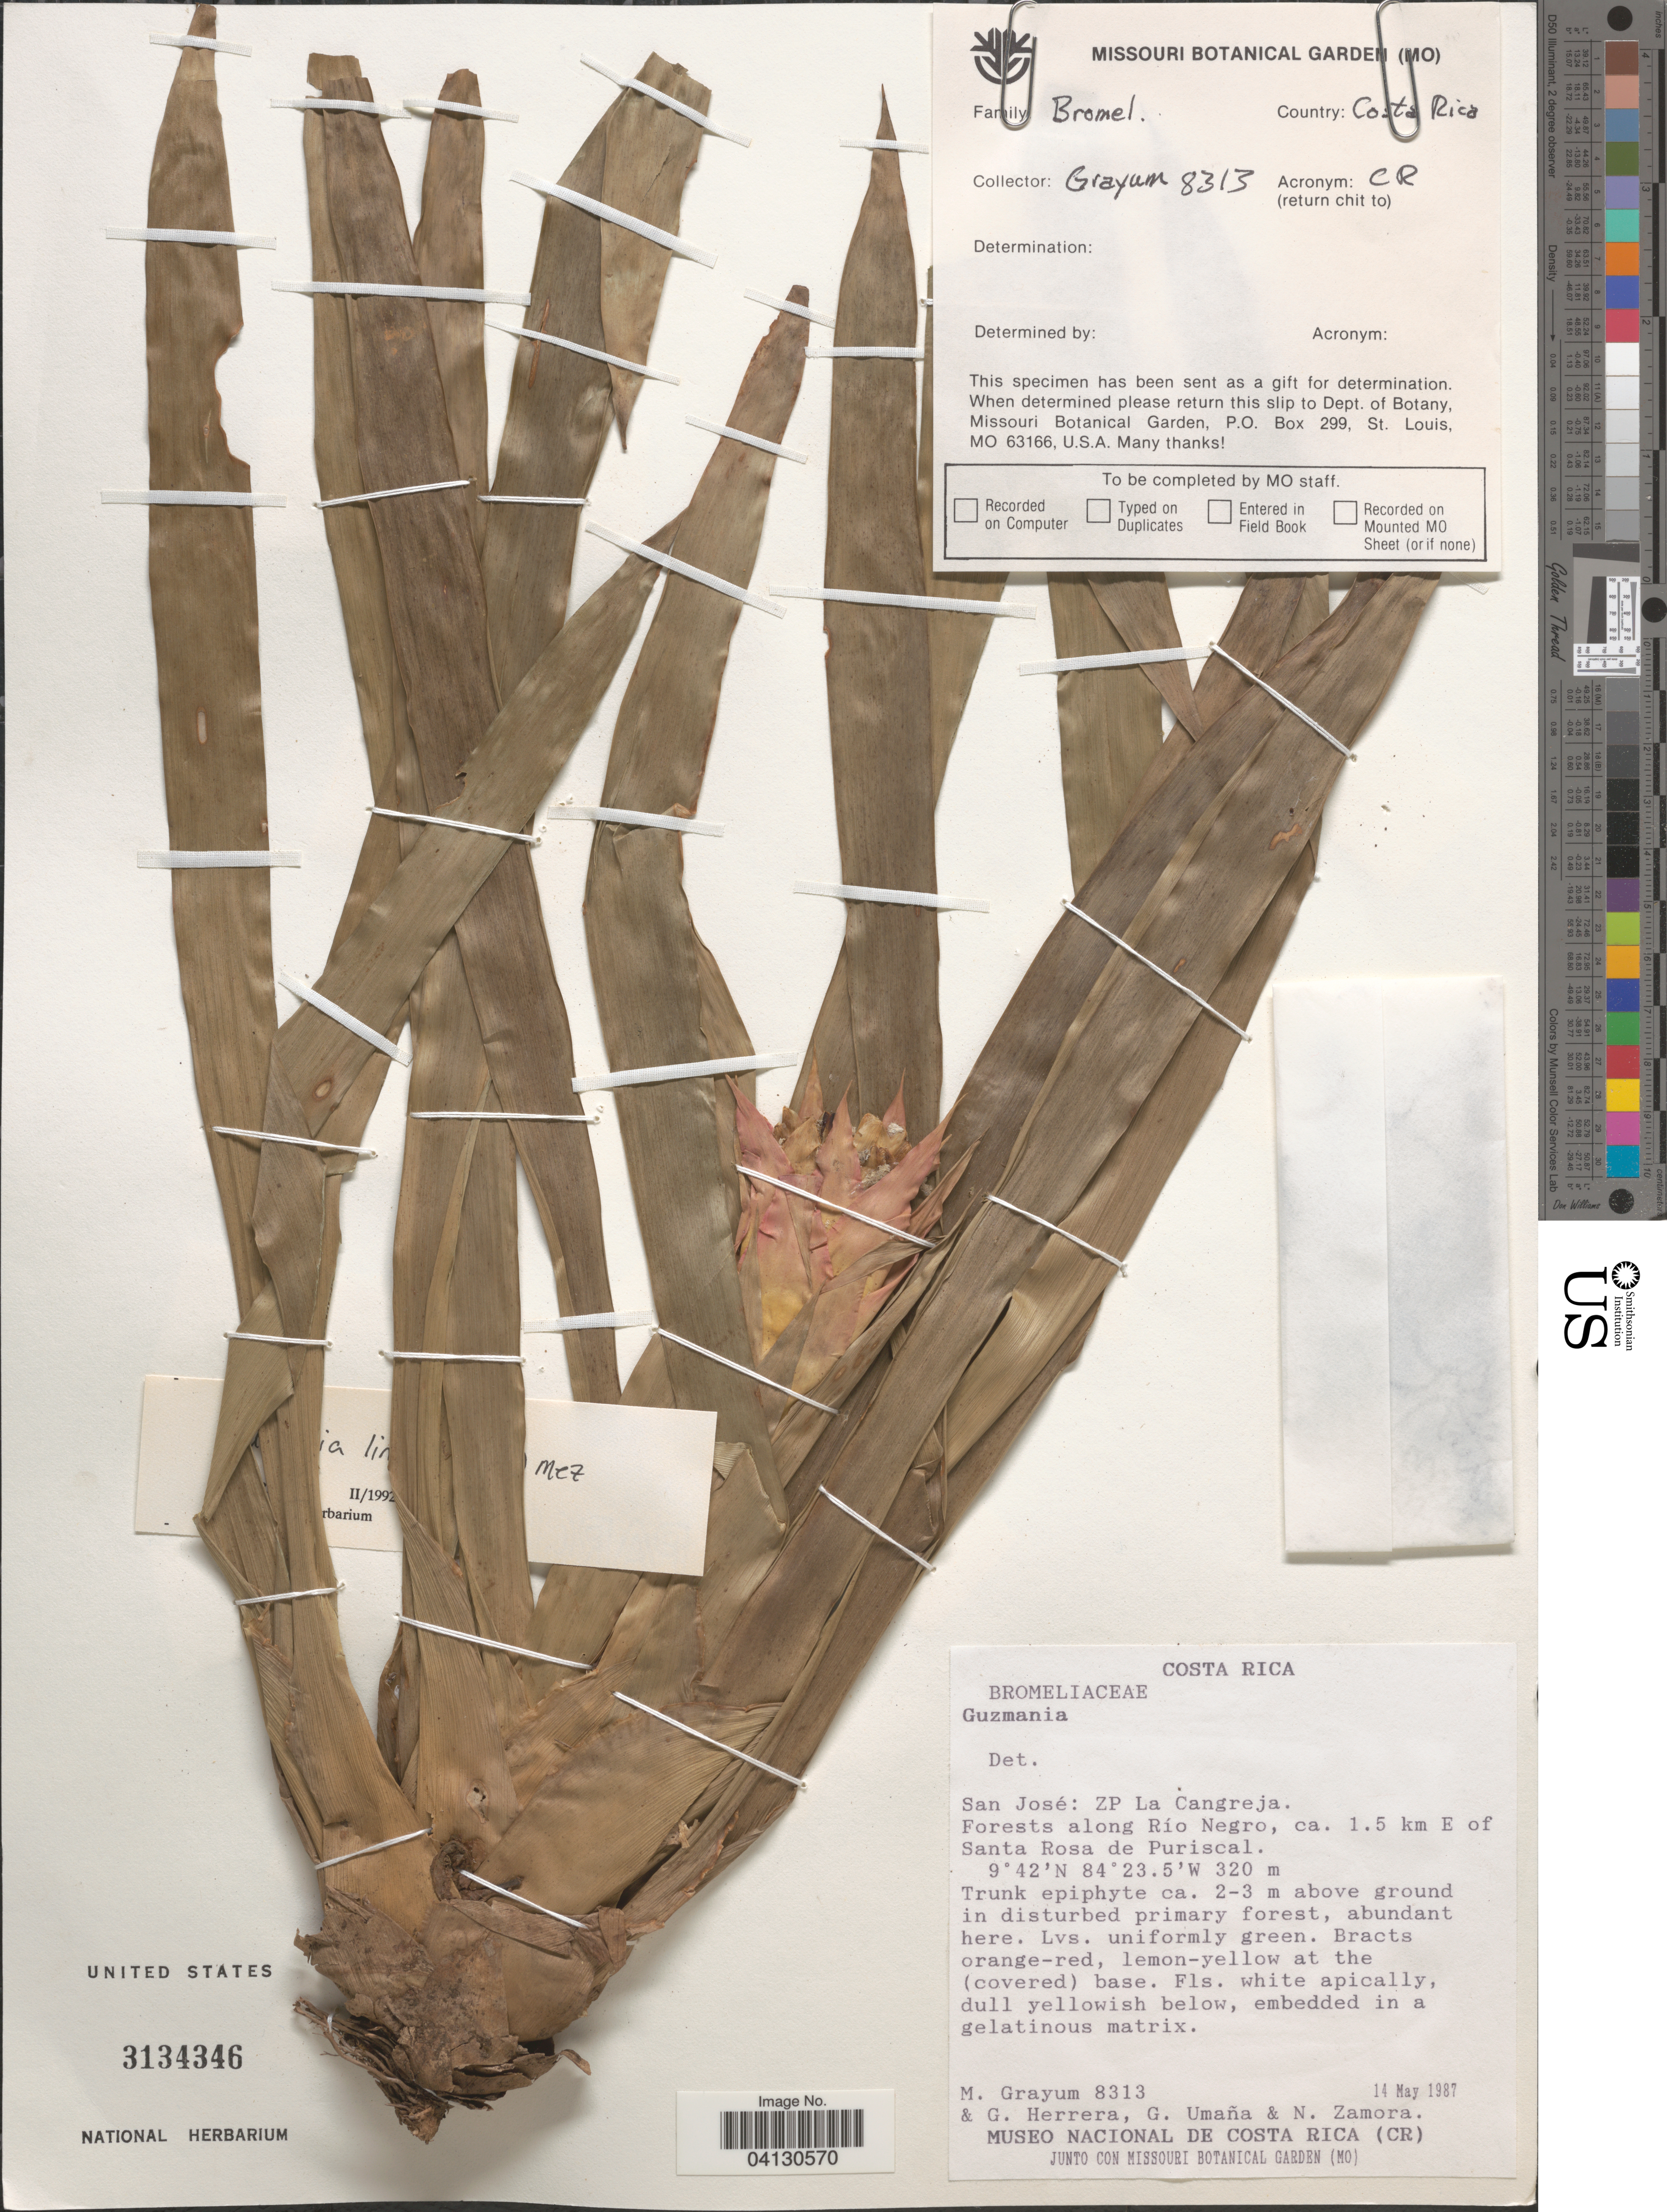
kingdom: Plantae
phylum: Tracheophyta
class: Liliopsida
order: Poales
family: Bromeliaceae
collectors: M. H. Grayum, G. Herrera, G. Umana & N. Zamora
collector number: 8313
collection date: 1987-05-14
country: Costa Rica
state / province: San José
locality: ZP La Cangreja. Forests along Río Negro, ca. 1.5 km E of Santa Rosa de Puriscal.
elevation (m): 320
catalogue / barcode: US 3134346